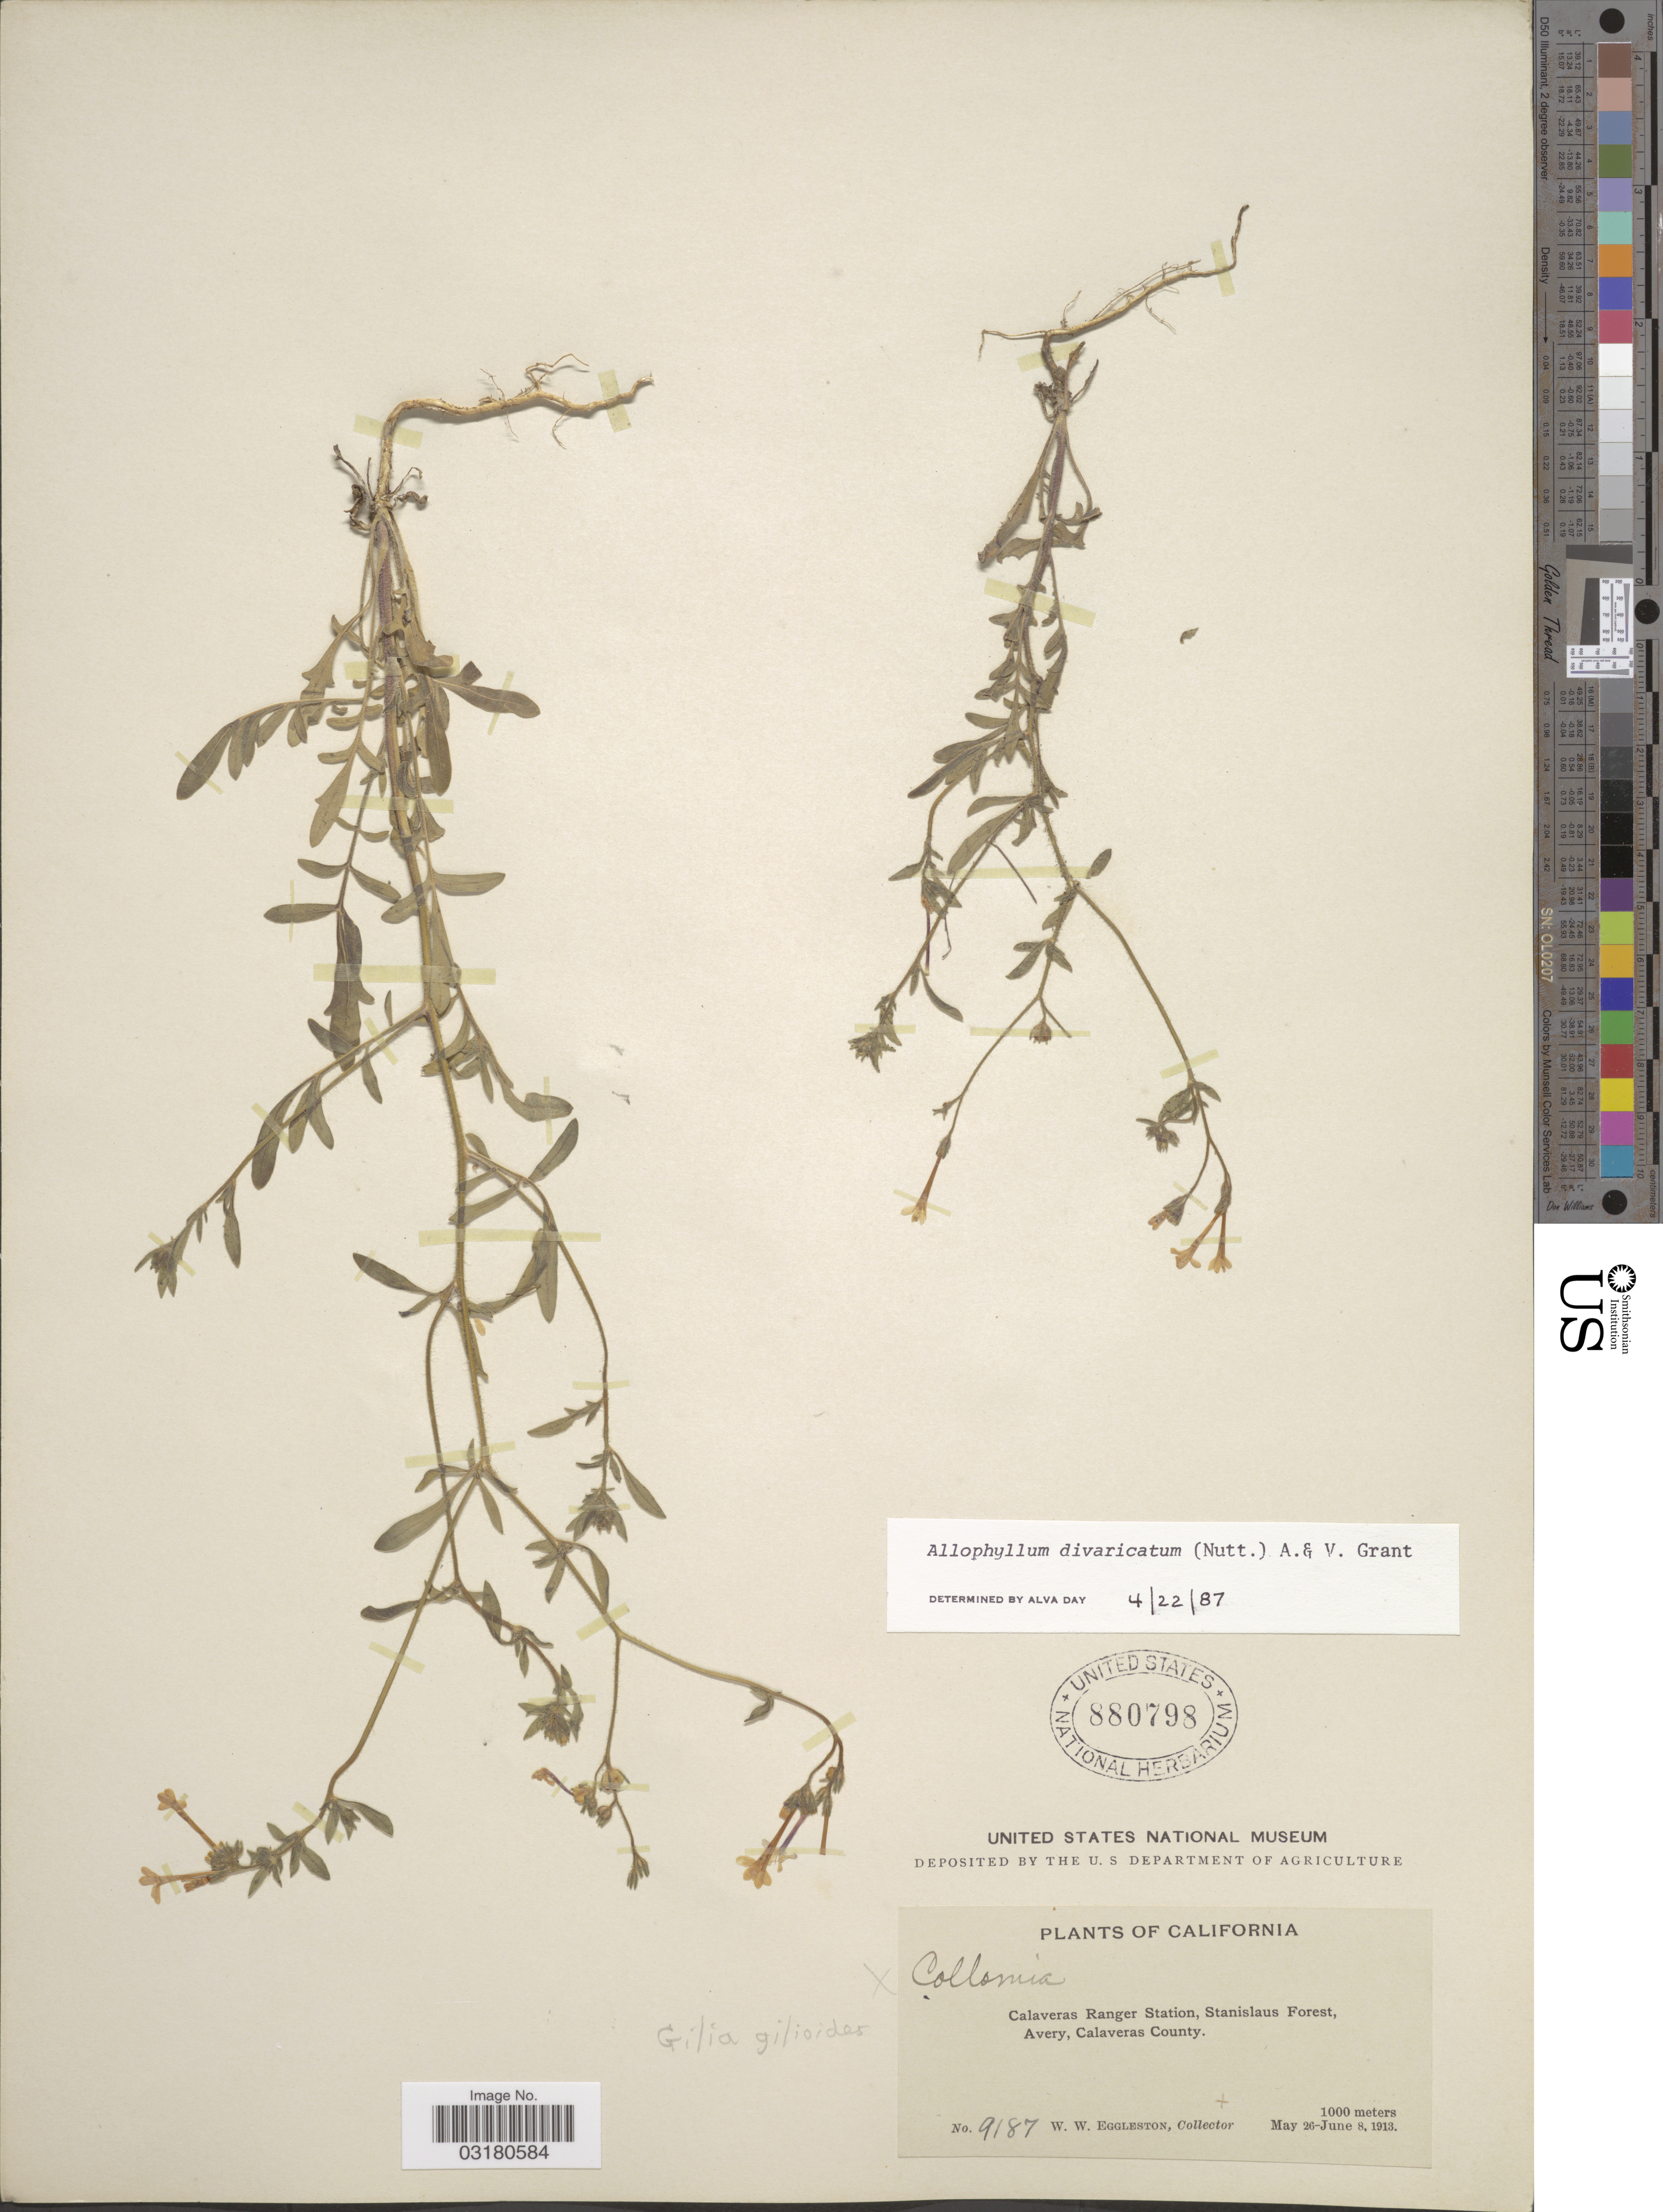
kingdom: Plantae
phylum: Tracheophyta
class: Magnoliopsida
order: Ericales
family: Polemoniaceae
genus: Allophyllum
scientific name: Allophyllum divaricatum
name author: (Nutt.) A.D. Grant & V.E. Grant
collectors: W. W. Eggleston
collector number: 9187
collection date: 1913-05-26/1913-06-08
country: United States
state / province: California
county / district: Calaveras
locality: Calaveras Ranger Station, Stanislaus Forest, Avery, Calaveras County.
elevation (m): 1000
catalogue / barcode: US 880798